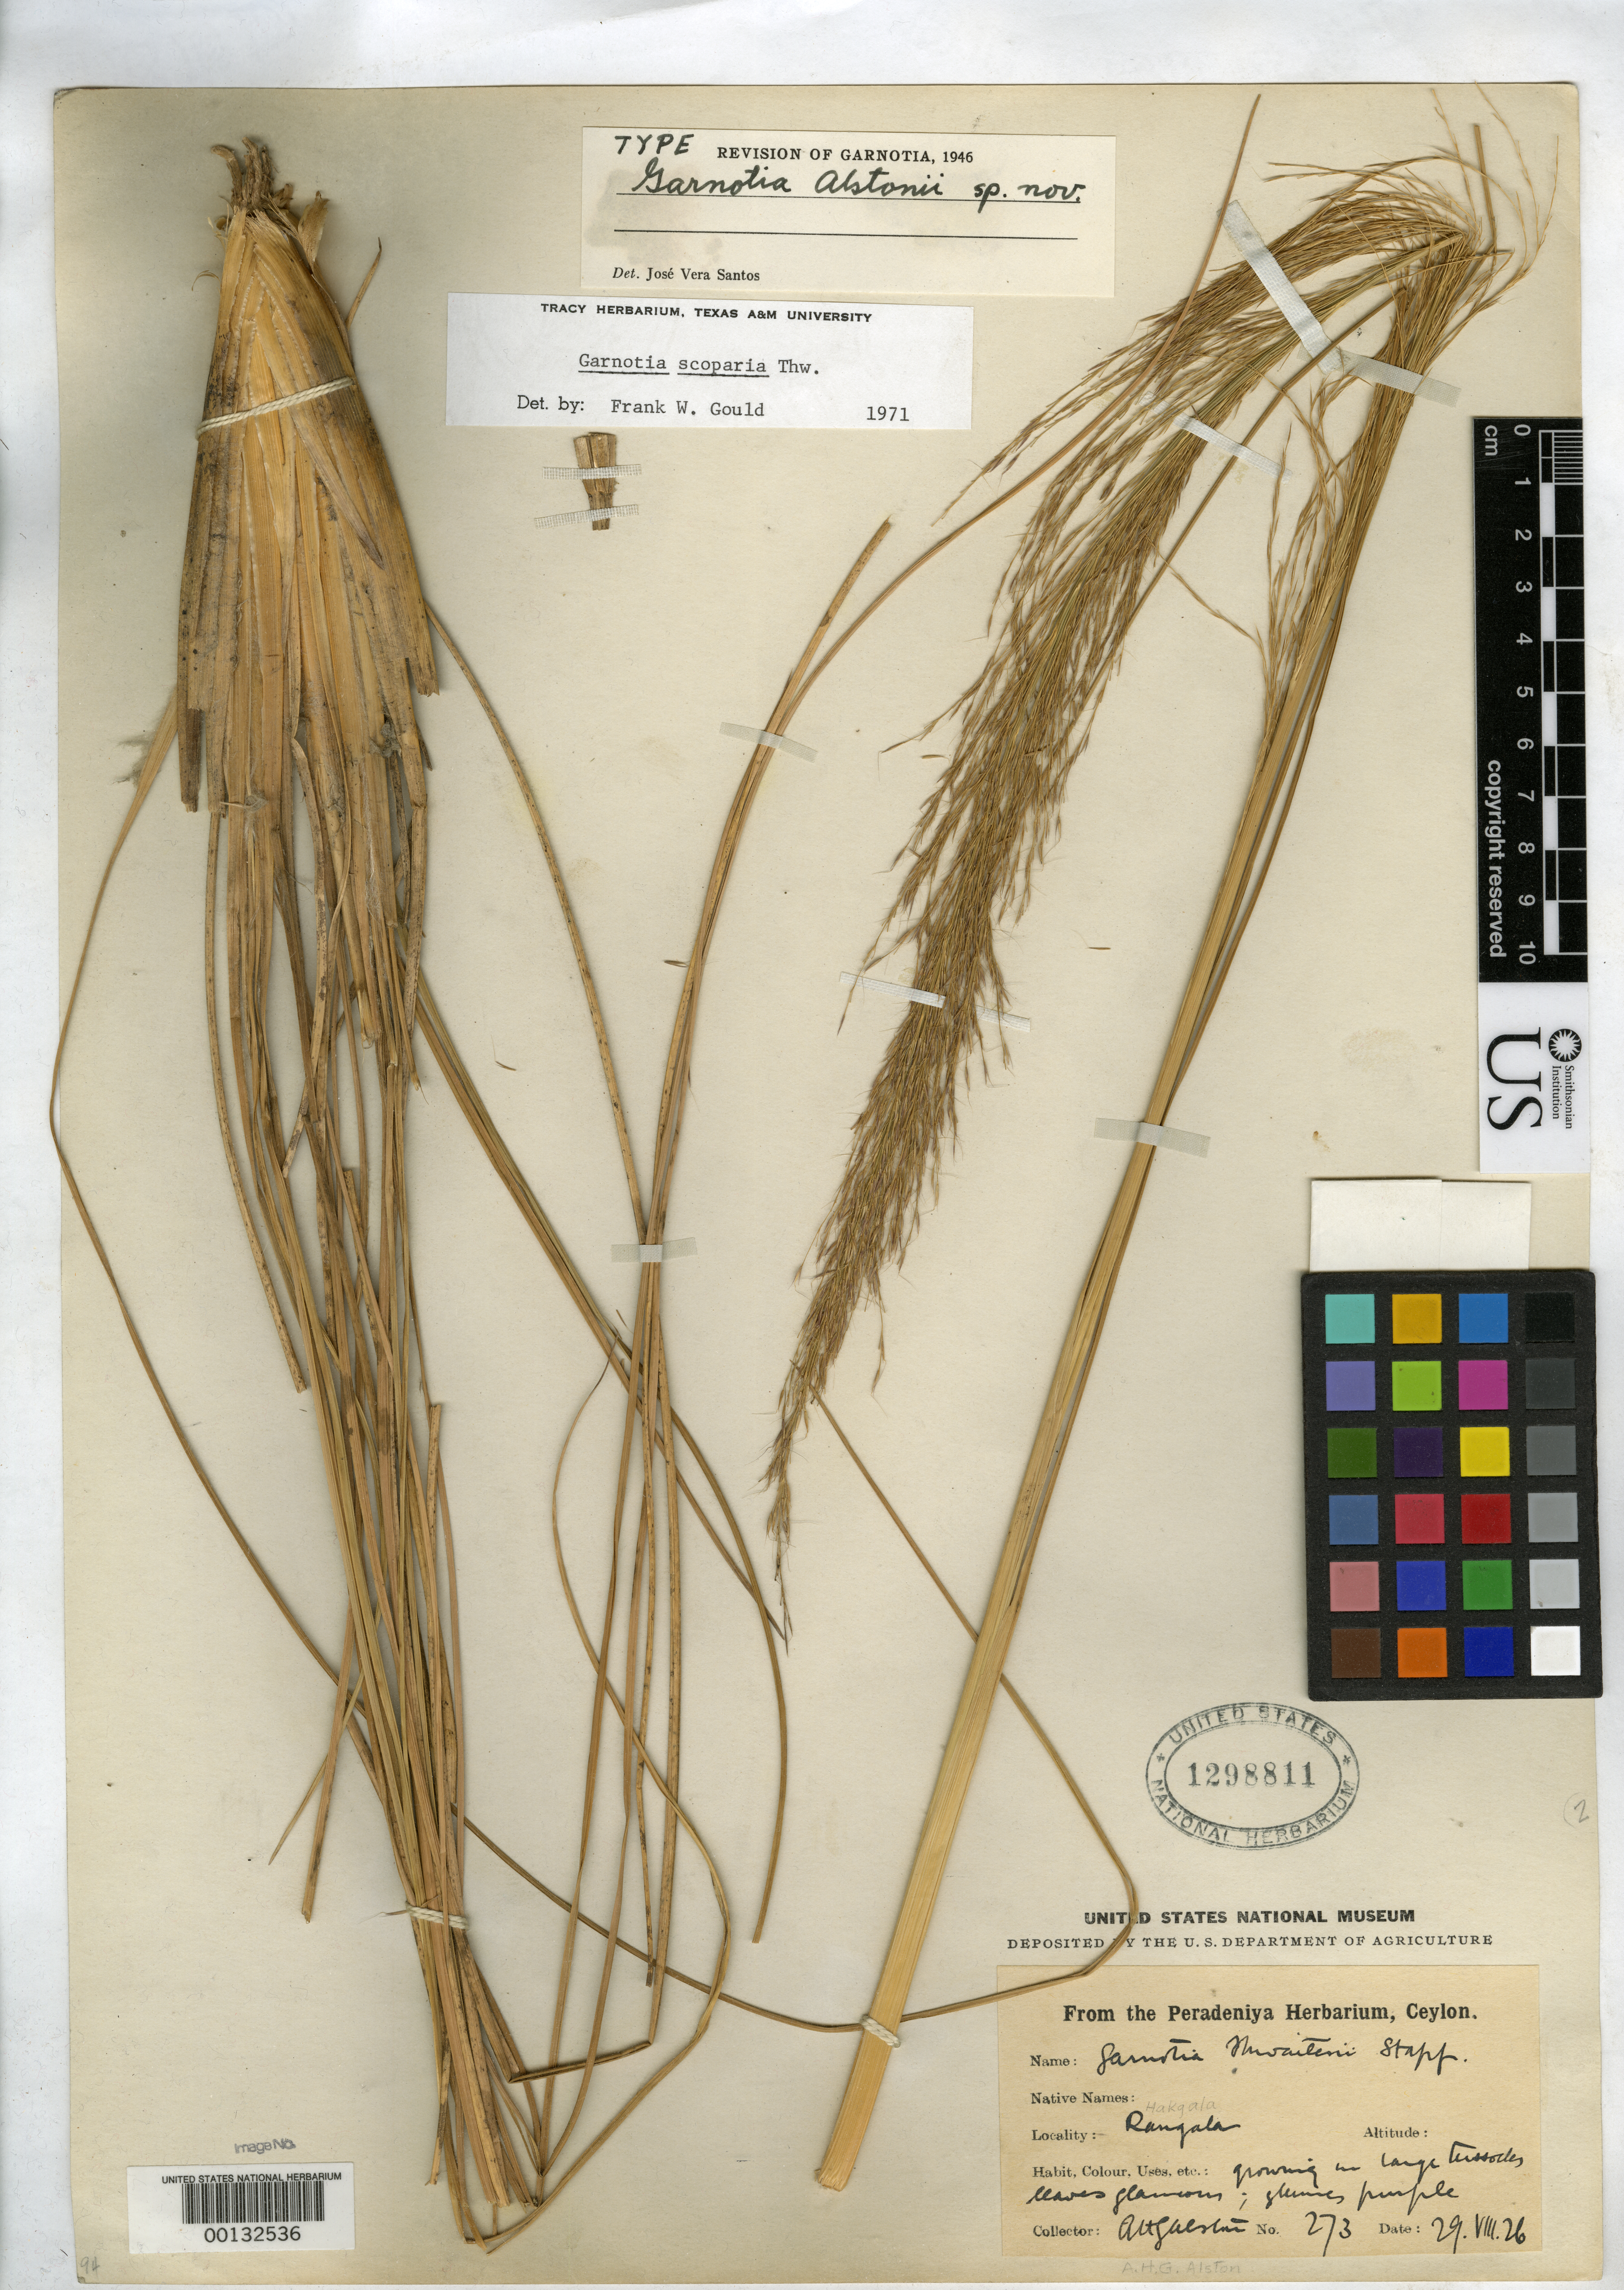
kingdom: Plantae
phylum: Tracheophyta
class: Liliopsida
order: Poales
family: Poaceae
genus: Garnotia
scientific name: Garnotia alstonii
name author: Santos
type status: Holotype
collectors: A. H. Alston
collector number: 273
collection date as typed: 29 Aug 1926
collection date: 1926-08-29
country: Sri Lanka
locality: Rangalam.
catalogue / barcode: US 1298811